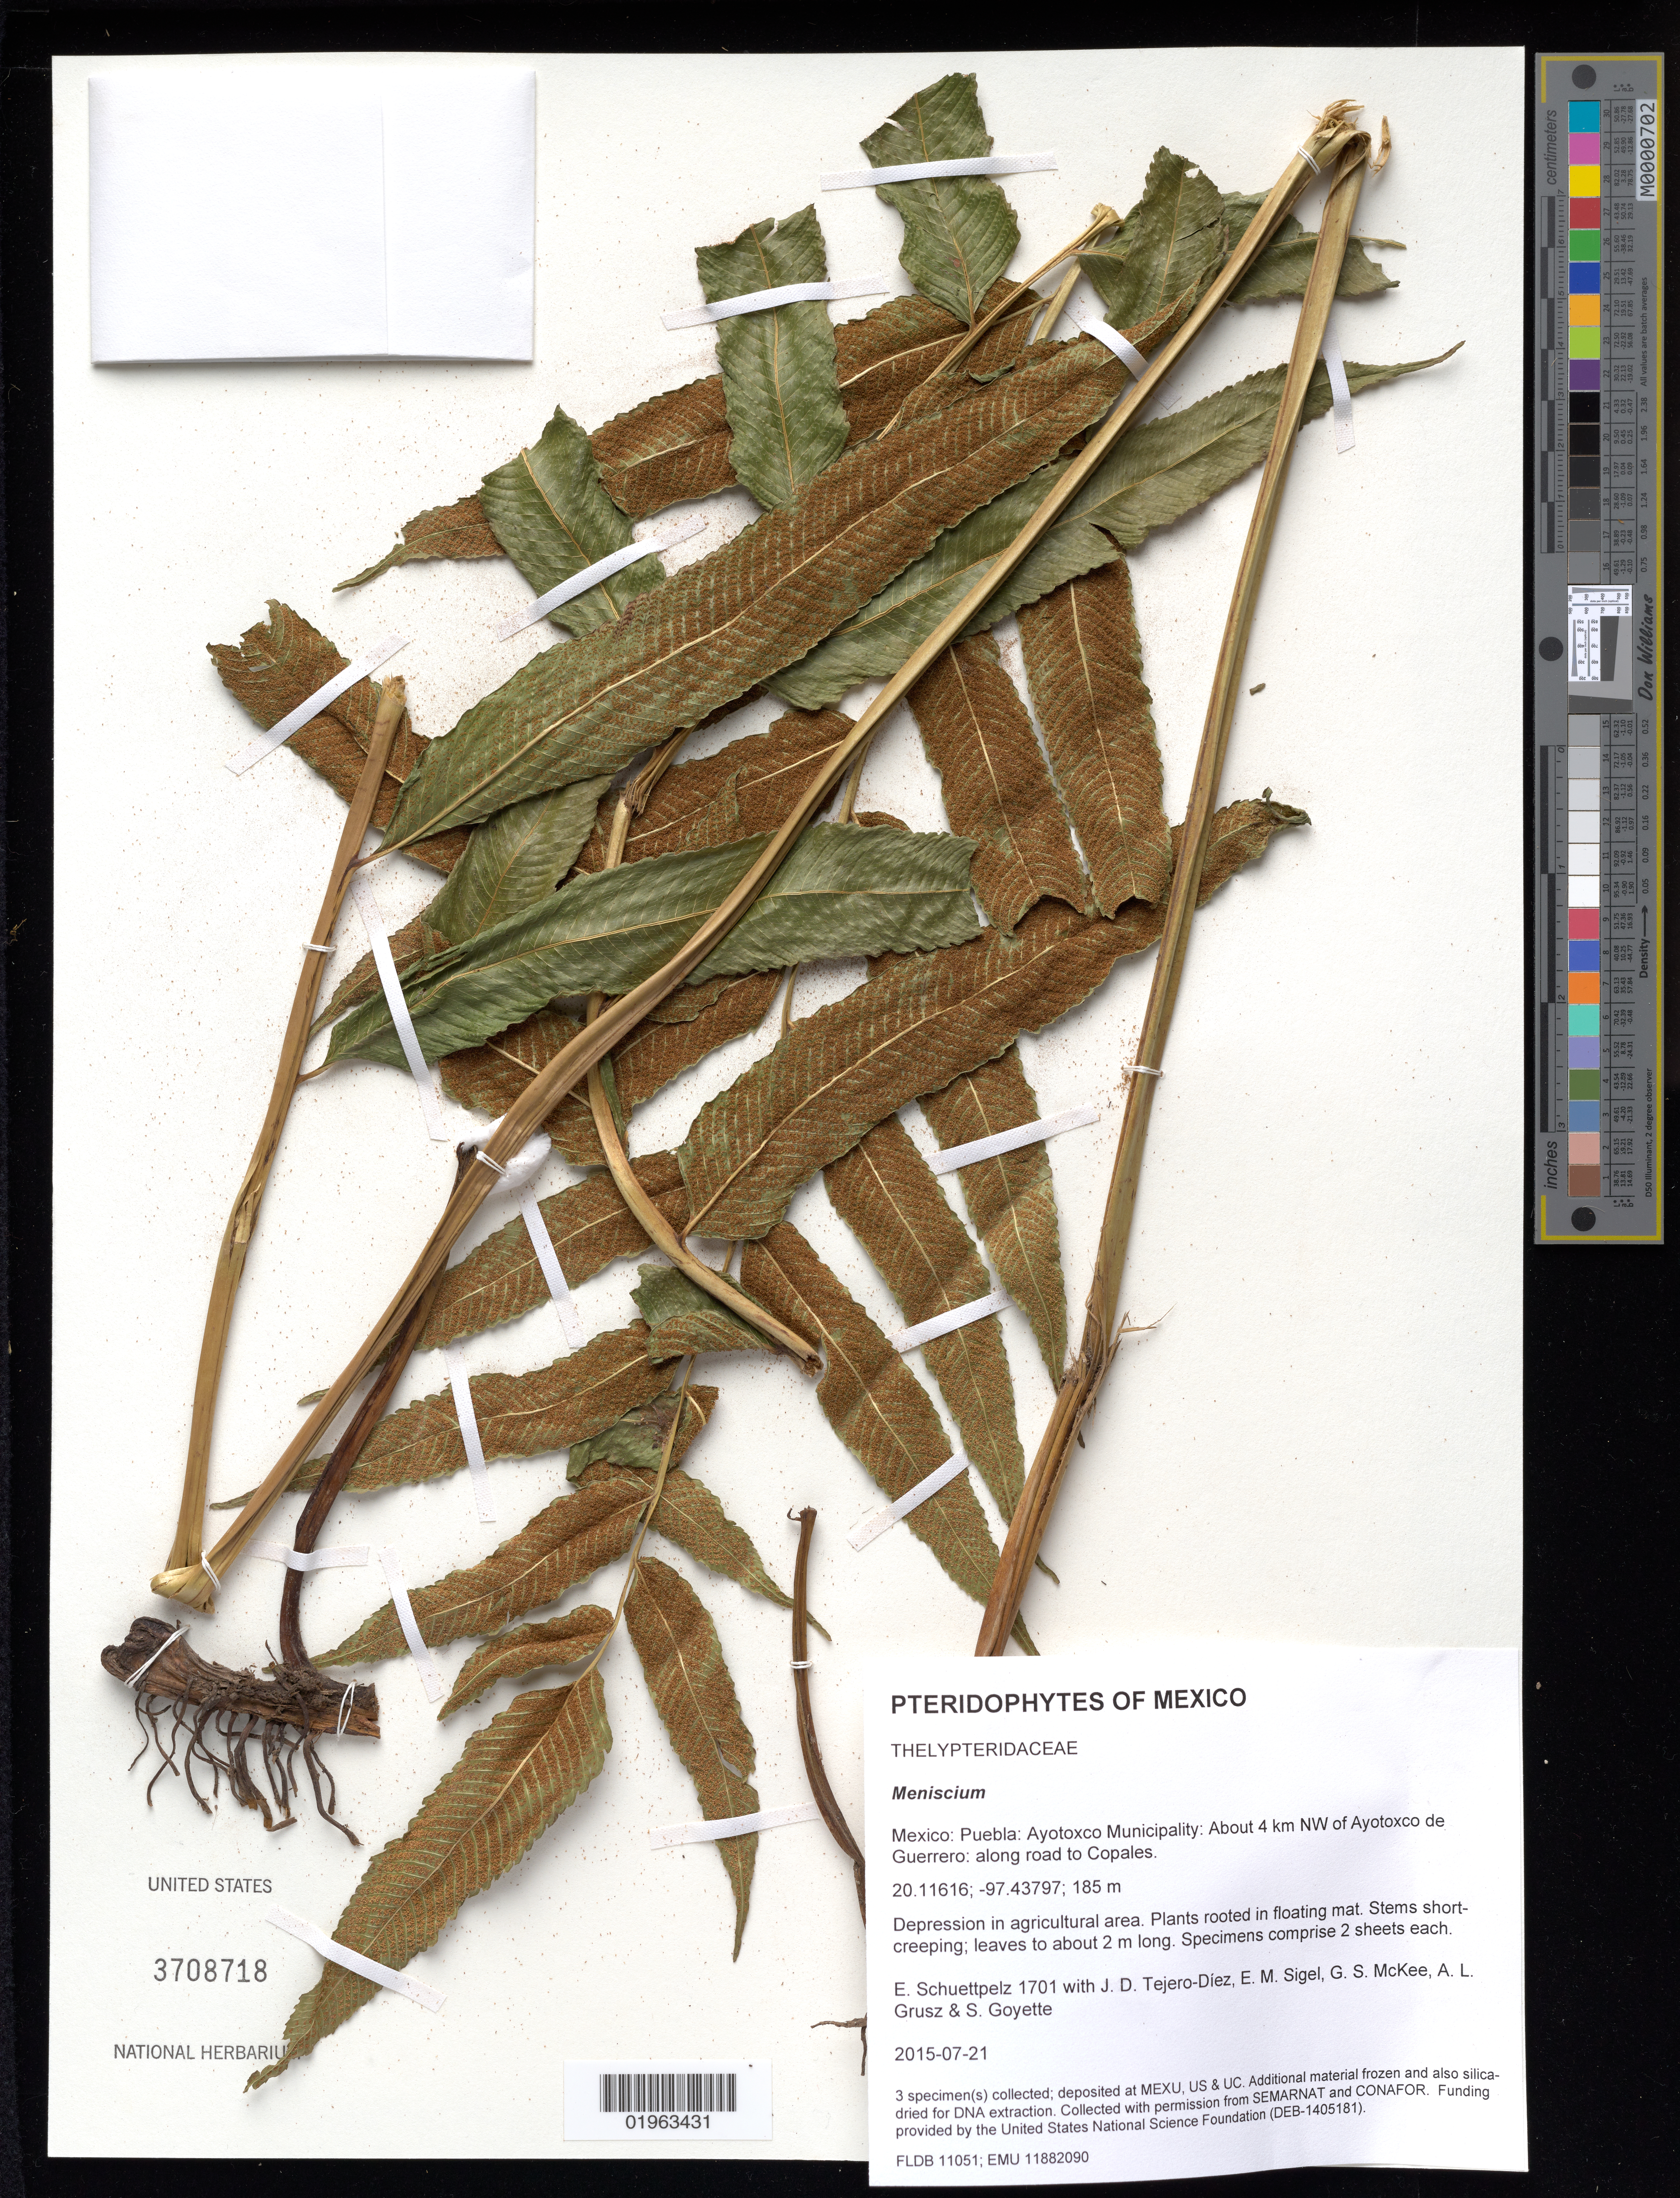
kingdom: Plantae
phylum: Tracheophyta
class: Polypodiopsida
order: Polypodiales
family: Thelypteridaceae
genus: Meniscium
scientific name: Meniscium sp.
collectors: E. Schuettpelz, D. Tejero-Díez, E. M. Sigel, G. S. McKee & A. Grusz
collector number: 1701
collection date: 2015-07-21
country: Mexico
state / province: Puebla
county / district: Ayotoxco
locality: About 4 km NW of Ayotoxco de Guerrero: along road to Copales.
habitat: Depression in agricultural area.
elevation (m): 185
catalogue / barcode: US 3708718